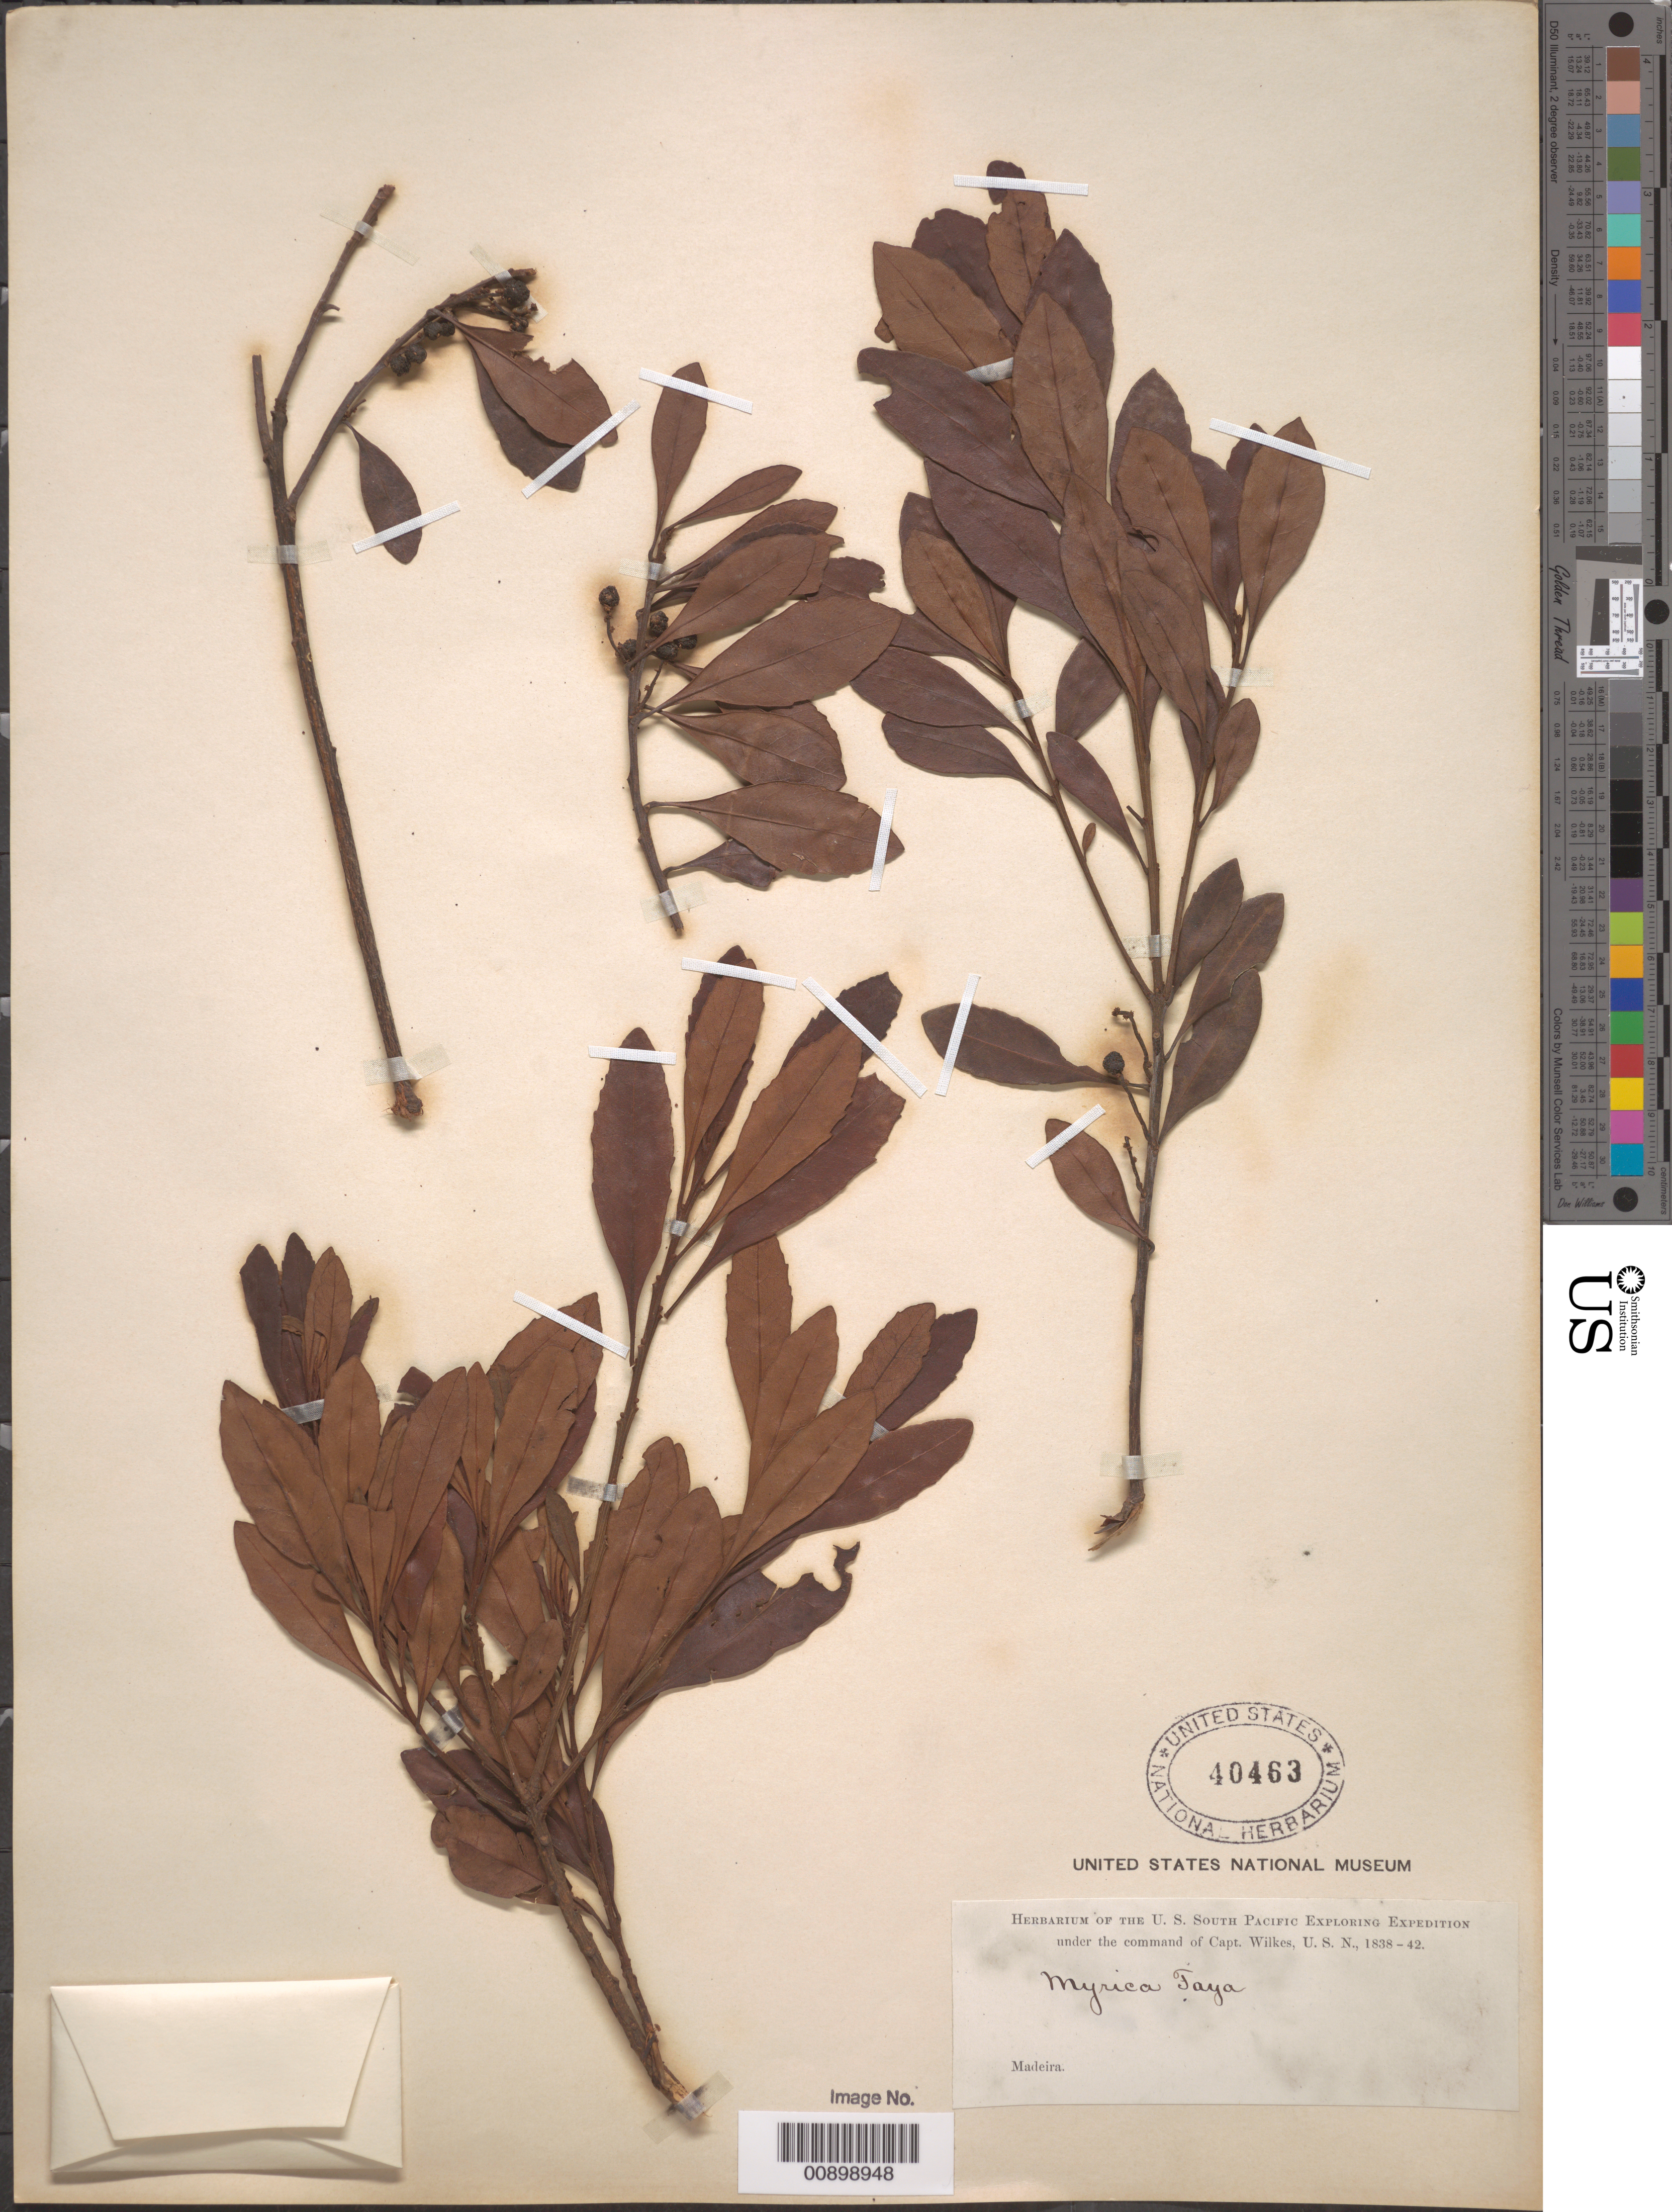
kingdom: Plantae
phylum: Tracheophyta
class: Magnoliopsida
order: Fagales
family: Myricaceae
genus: Morella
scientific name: Morella faya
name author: (Aiton) Wilbur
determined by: Strong, Mark T., (BOT), Smithsonian Institution - National Museum of Natural History (UNITED STATES)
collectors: Wilkes Explor. Exped.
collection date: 1838/1842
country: Portugal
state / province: Madeira (Aut. Reg.)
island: Madeira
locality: Funchal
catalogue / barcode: US 40463